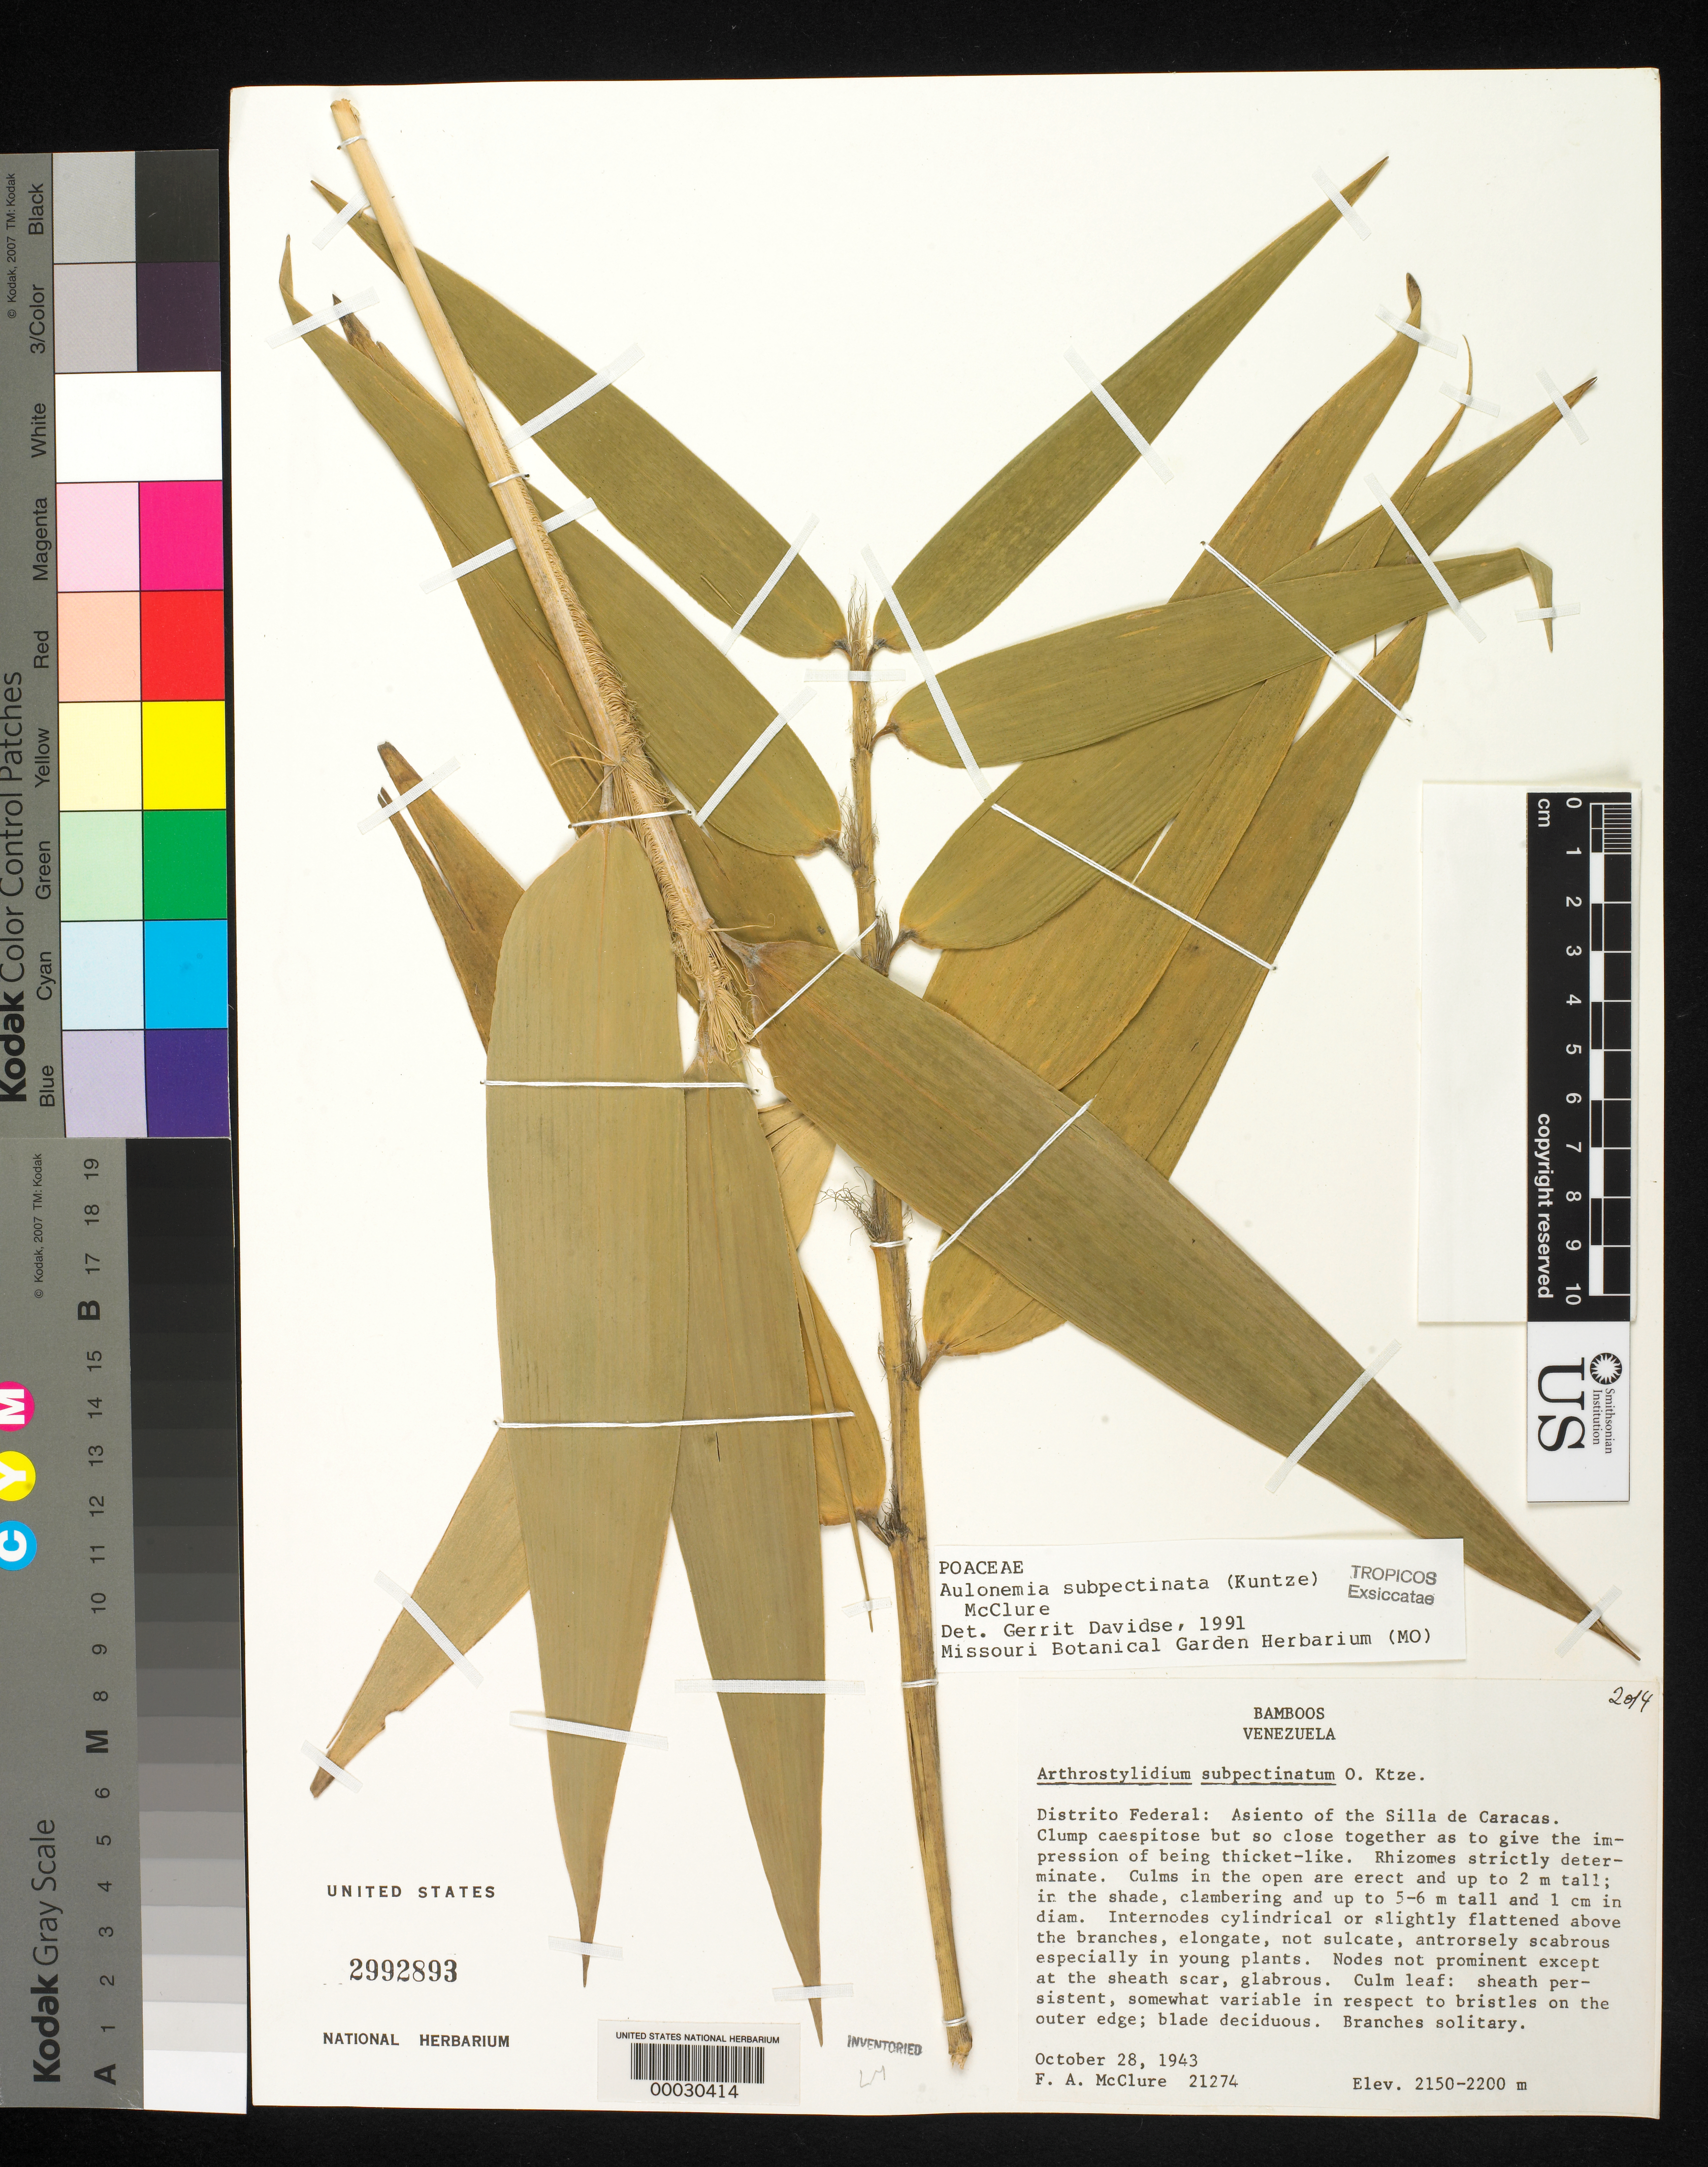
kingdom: Plantae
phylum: Tracheophyta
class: Liliopsida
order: Poales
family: Poaceae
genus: Aulonemia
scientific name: Aulonemia subpectinata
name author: (Kuntze) McClure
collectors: F. A. McClure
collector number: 21274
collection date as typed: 28 Oct 1943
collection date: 1943-10-28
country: Venezuela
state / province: Distrito Federal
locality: Asiento of the silla de caracas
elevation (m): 2150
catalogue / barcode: US 2992893